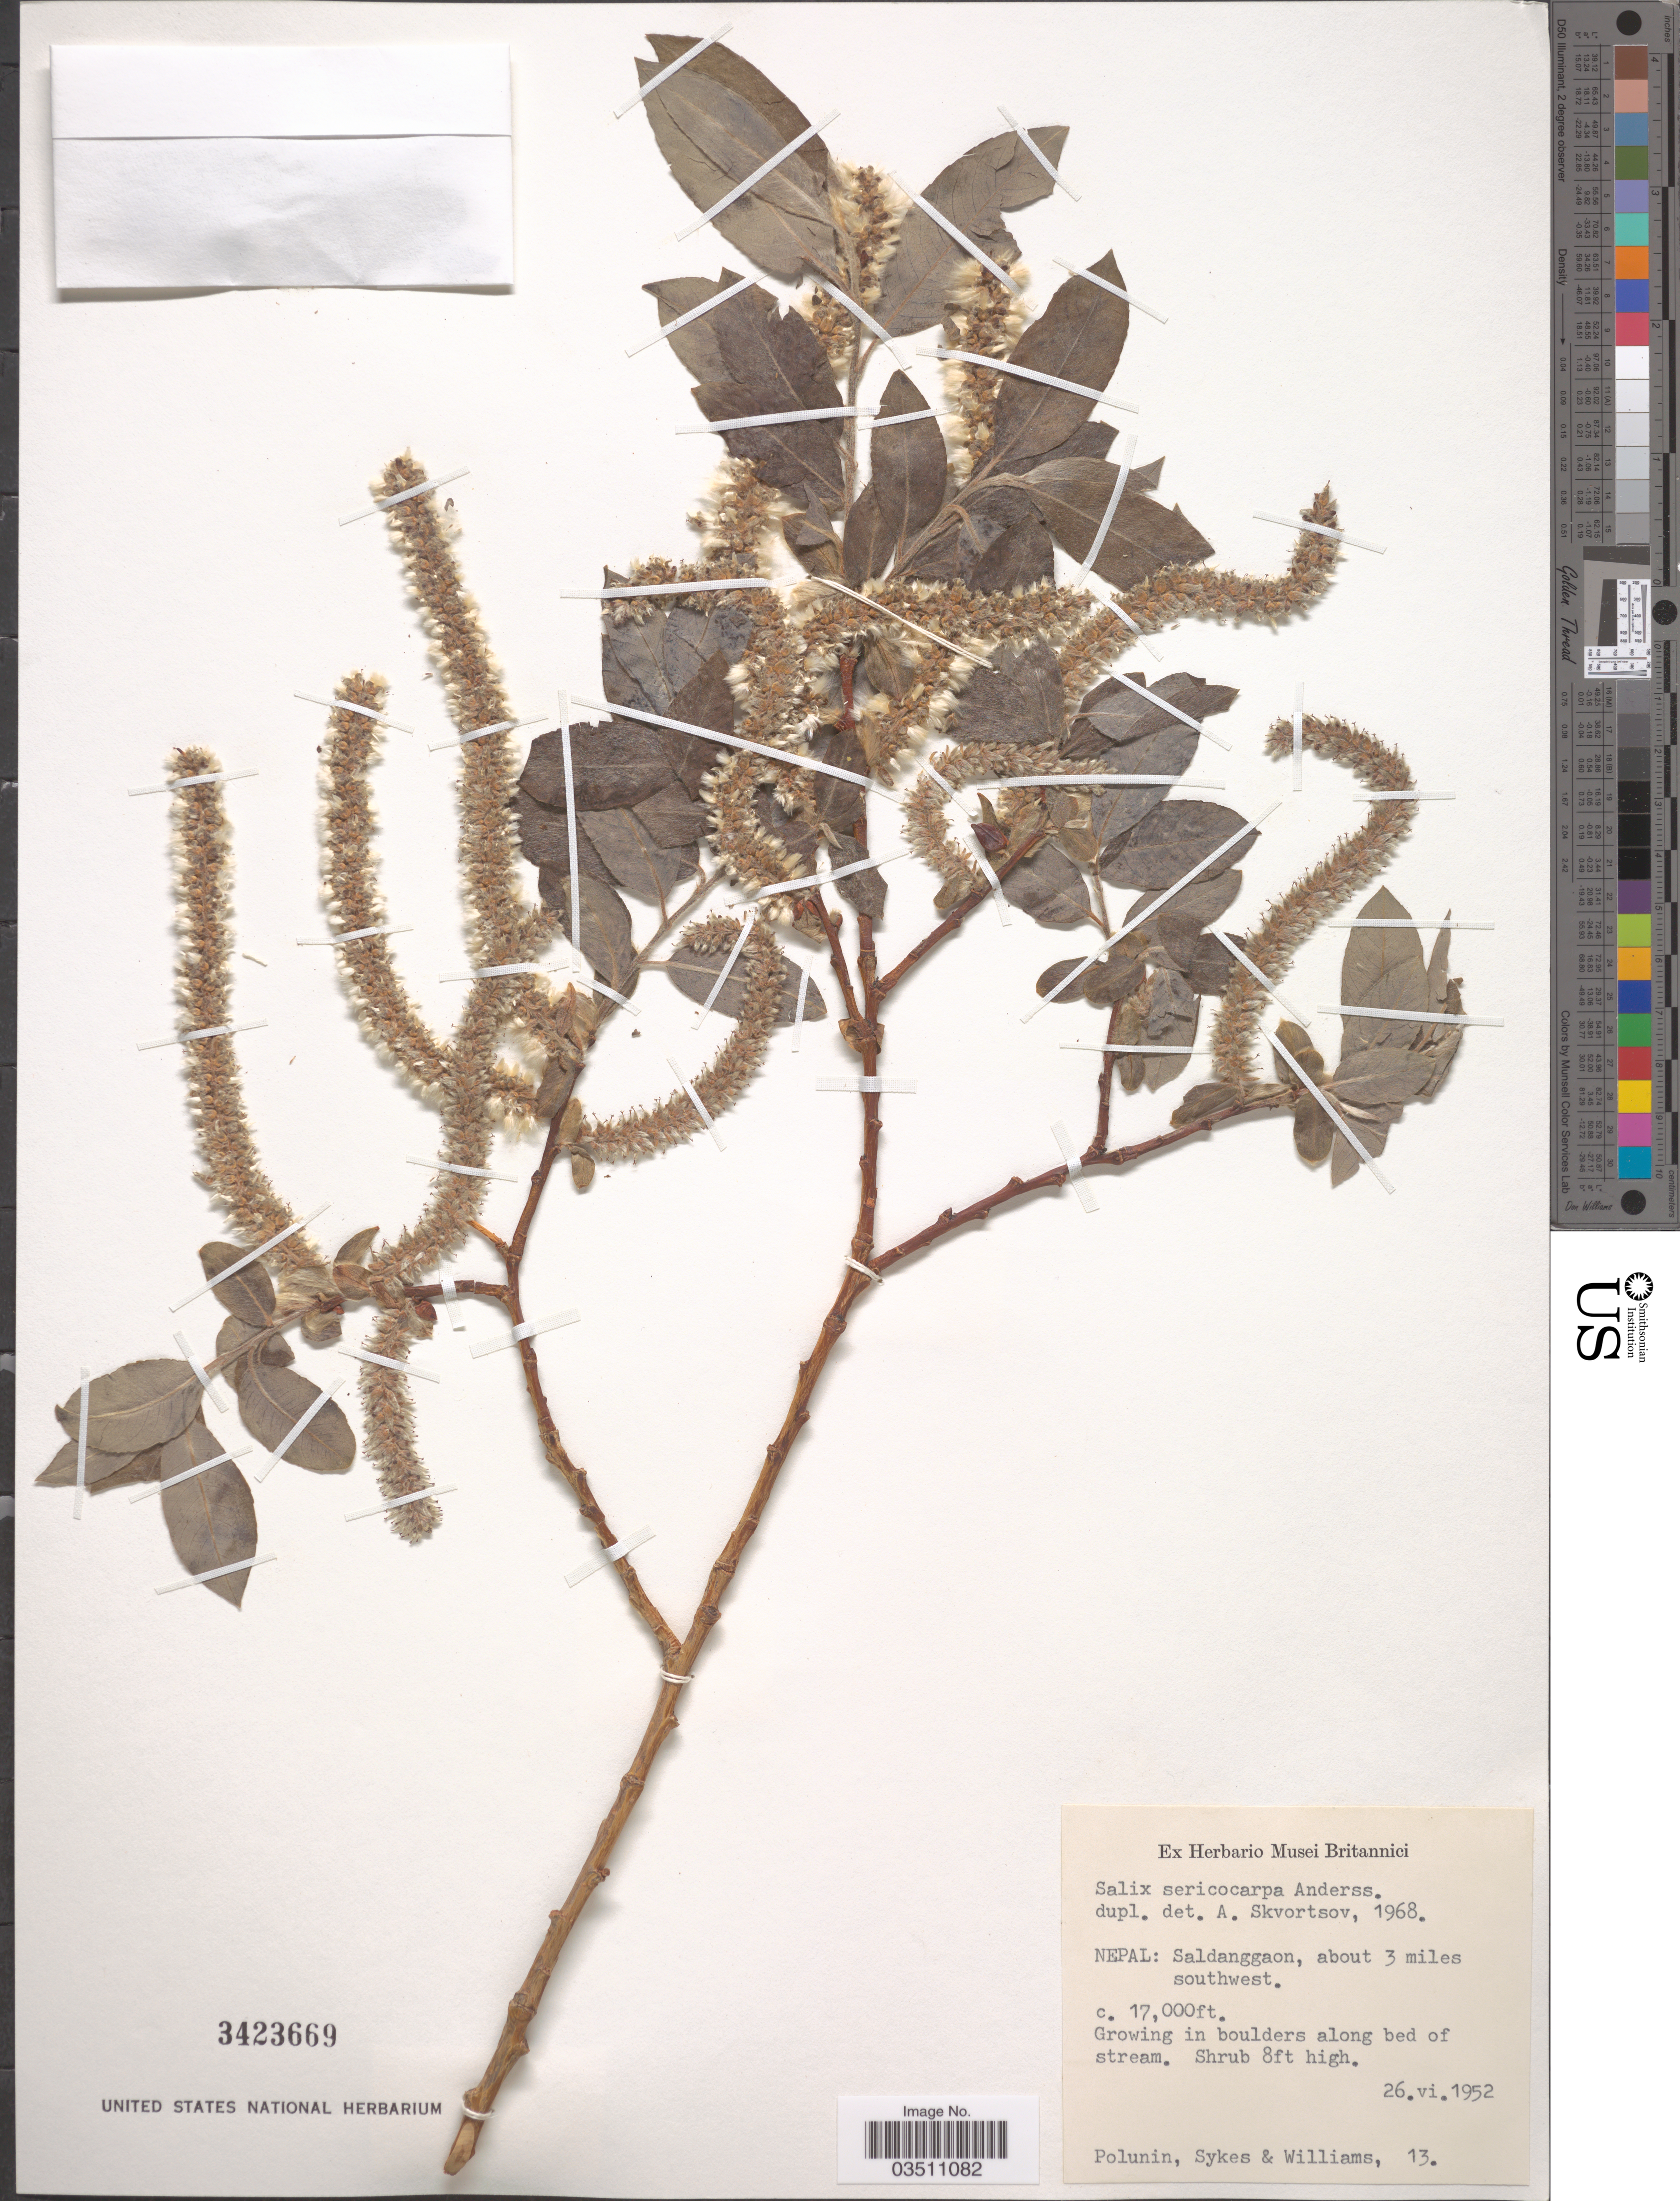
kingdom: Plantae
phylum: Tracheophyta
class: Magnoliopsida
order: Malpighiales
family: Salicaceae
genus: Salix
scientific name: Salix sericocarpa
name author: Andersson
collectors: Polunin, Sykes, -- & -- Williams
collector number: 13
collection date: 1952-06-26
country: Nepal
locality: Saldanggaon, about 3 miles southwest.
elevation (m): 5182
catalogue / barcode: US 3423669